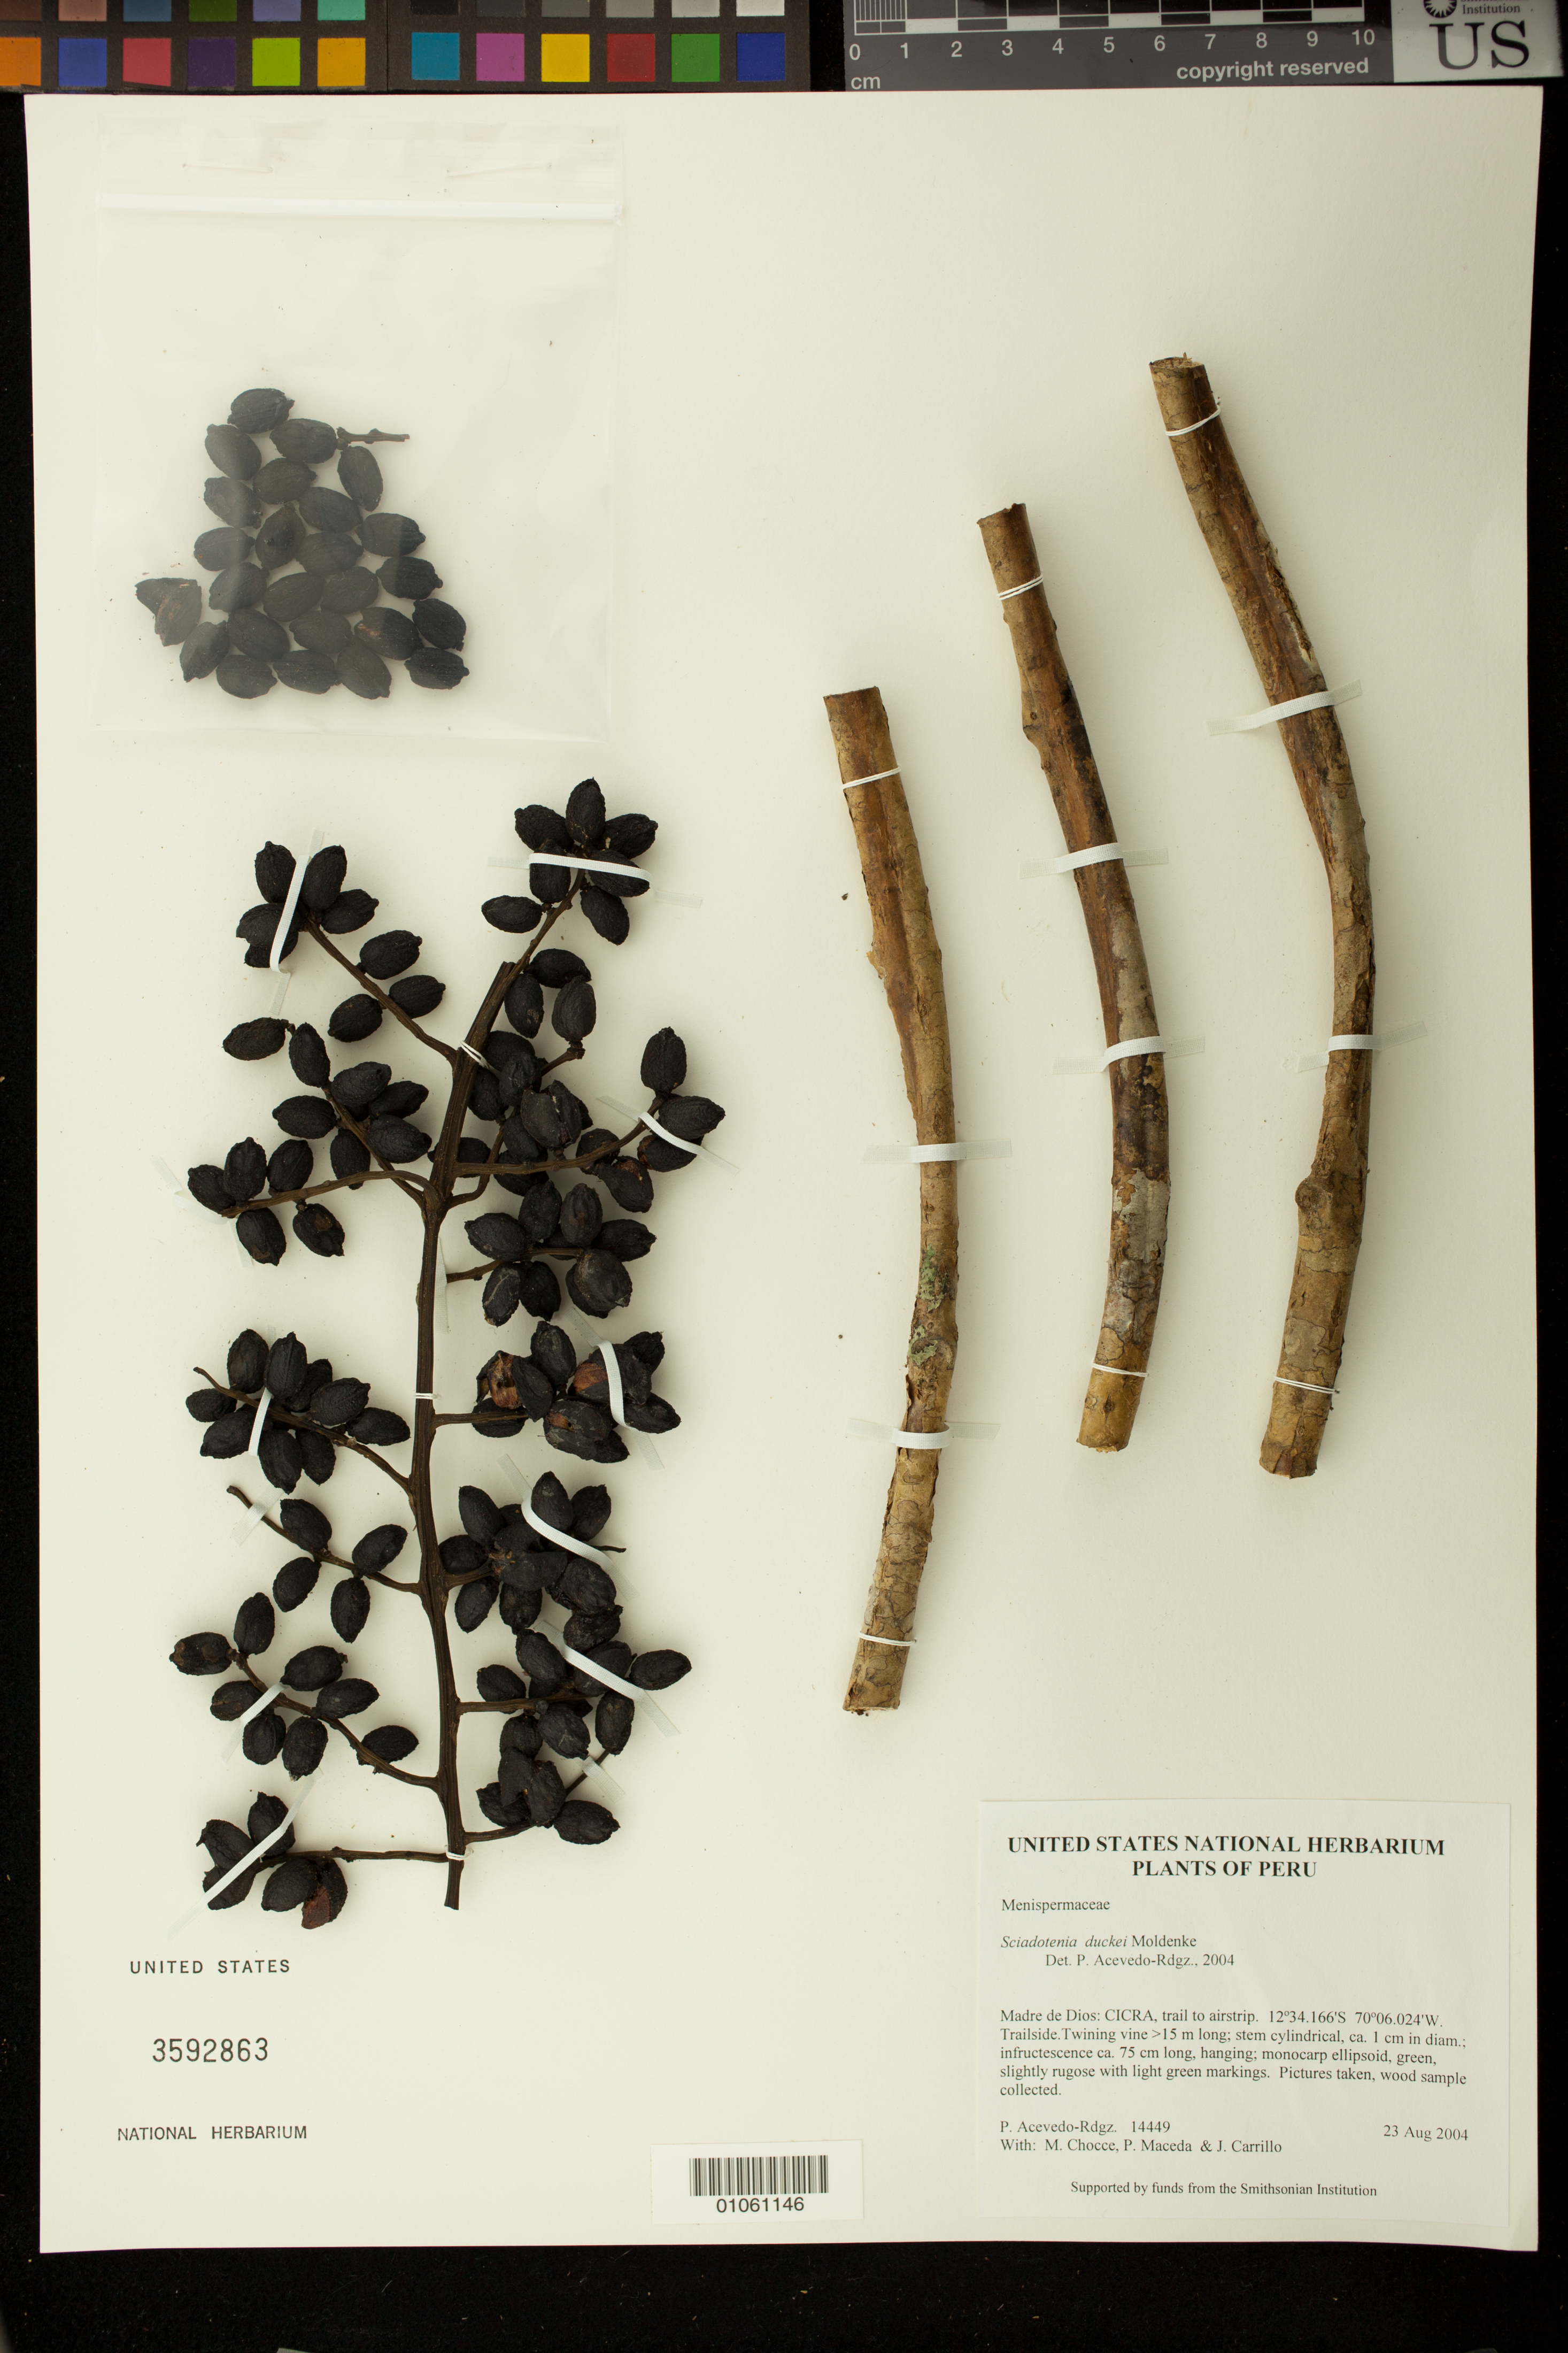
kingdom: Plantae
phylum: Tracheophyta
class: Magnoliopsida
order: Ranunculales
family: Menispermaceae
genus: Odontocarya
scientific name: Odontocarya wullschlaegelii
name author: (Eichler) Barneby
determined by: Acevedo-Rodríguez, P., (BOT), Smithsonian Institution - National Museum of Natural History (UNITED STATES)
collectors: P. Acevedo-Rodr., M. Chocce, P. Maceda & J. Carrillo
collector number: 14449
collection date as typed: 23 Aug 2004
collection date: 2004-08-23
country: Peru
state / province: Madre de Dios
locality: Madre de Dios: CICRA, trail to airstrip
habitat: Trailside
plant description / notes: MO, US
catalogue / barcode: US 3592863